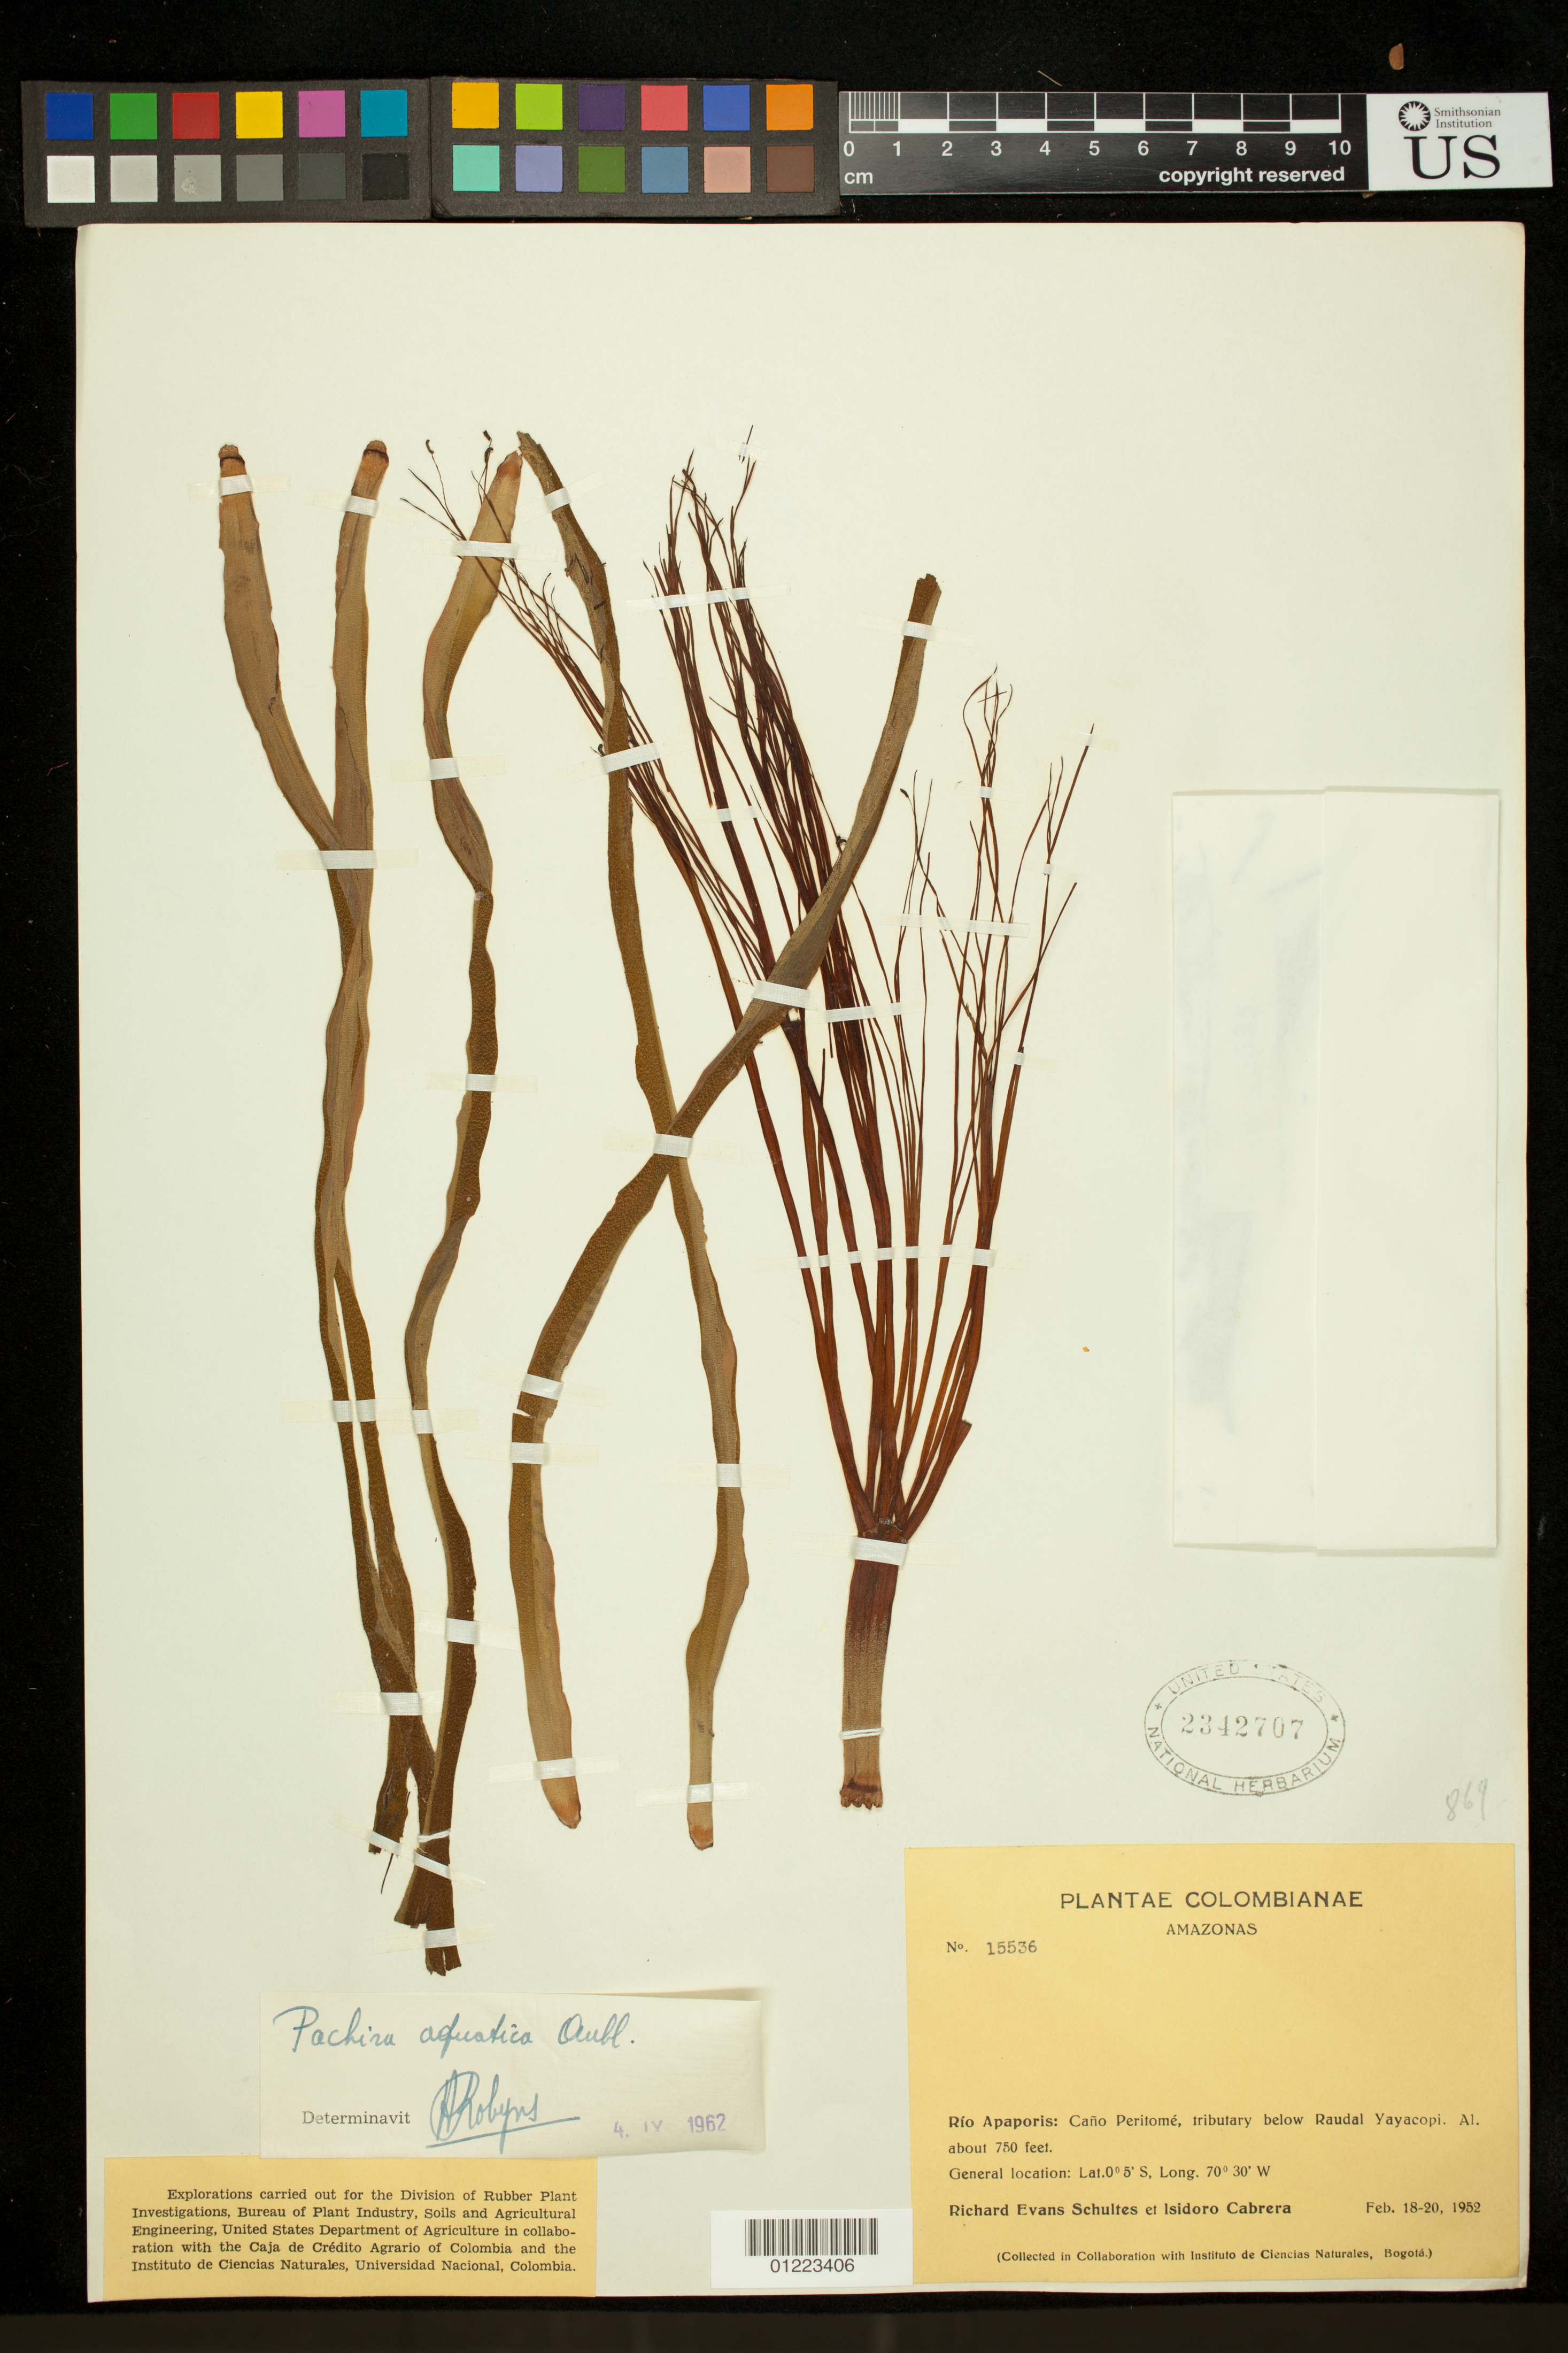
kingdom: Plantae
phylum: Tracheophyta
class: Magnoliopsida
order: Malvales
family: Malvaceae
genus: Pachira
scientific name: Pachira aquatica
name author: Aubl.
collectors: R. E. Schultes & I. Cabrera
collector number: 15536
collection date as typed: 1952-02-18 to 1952-02-20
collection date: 1952-02-18/1952-02-20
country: Colombia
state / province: Amazônas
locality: Amazonas, Río Apaporis: Caño Peritomé, tributary below Raudal Yayacopi.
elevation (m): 229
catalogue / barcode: US 2342707